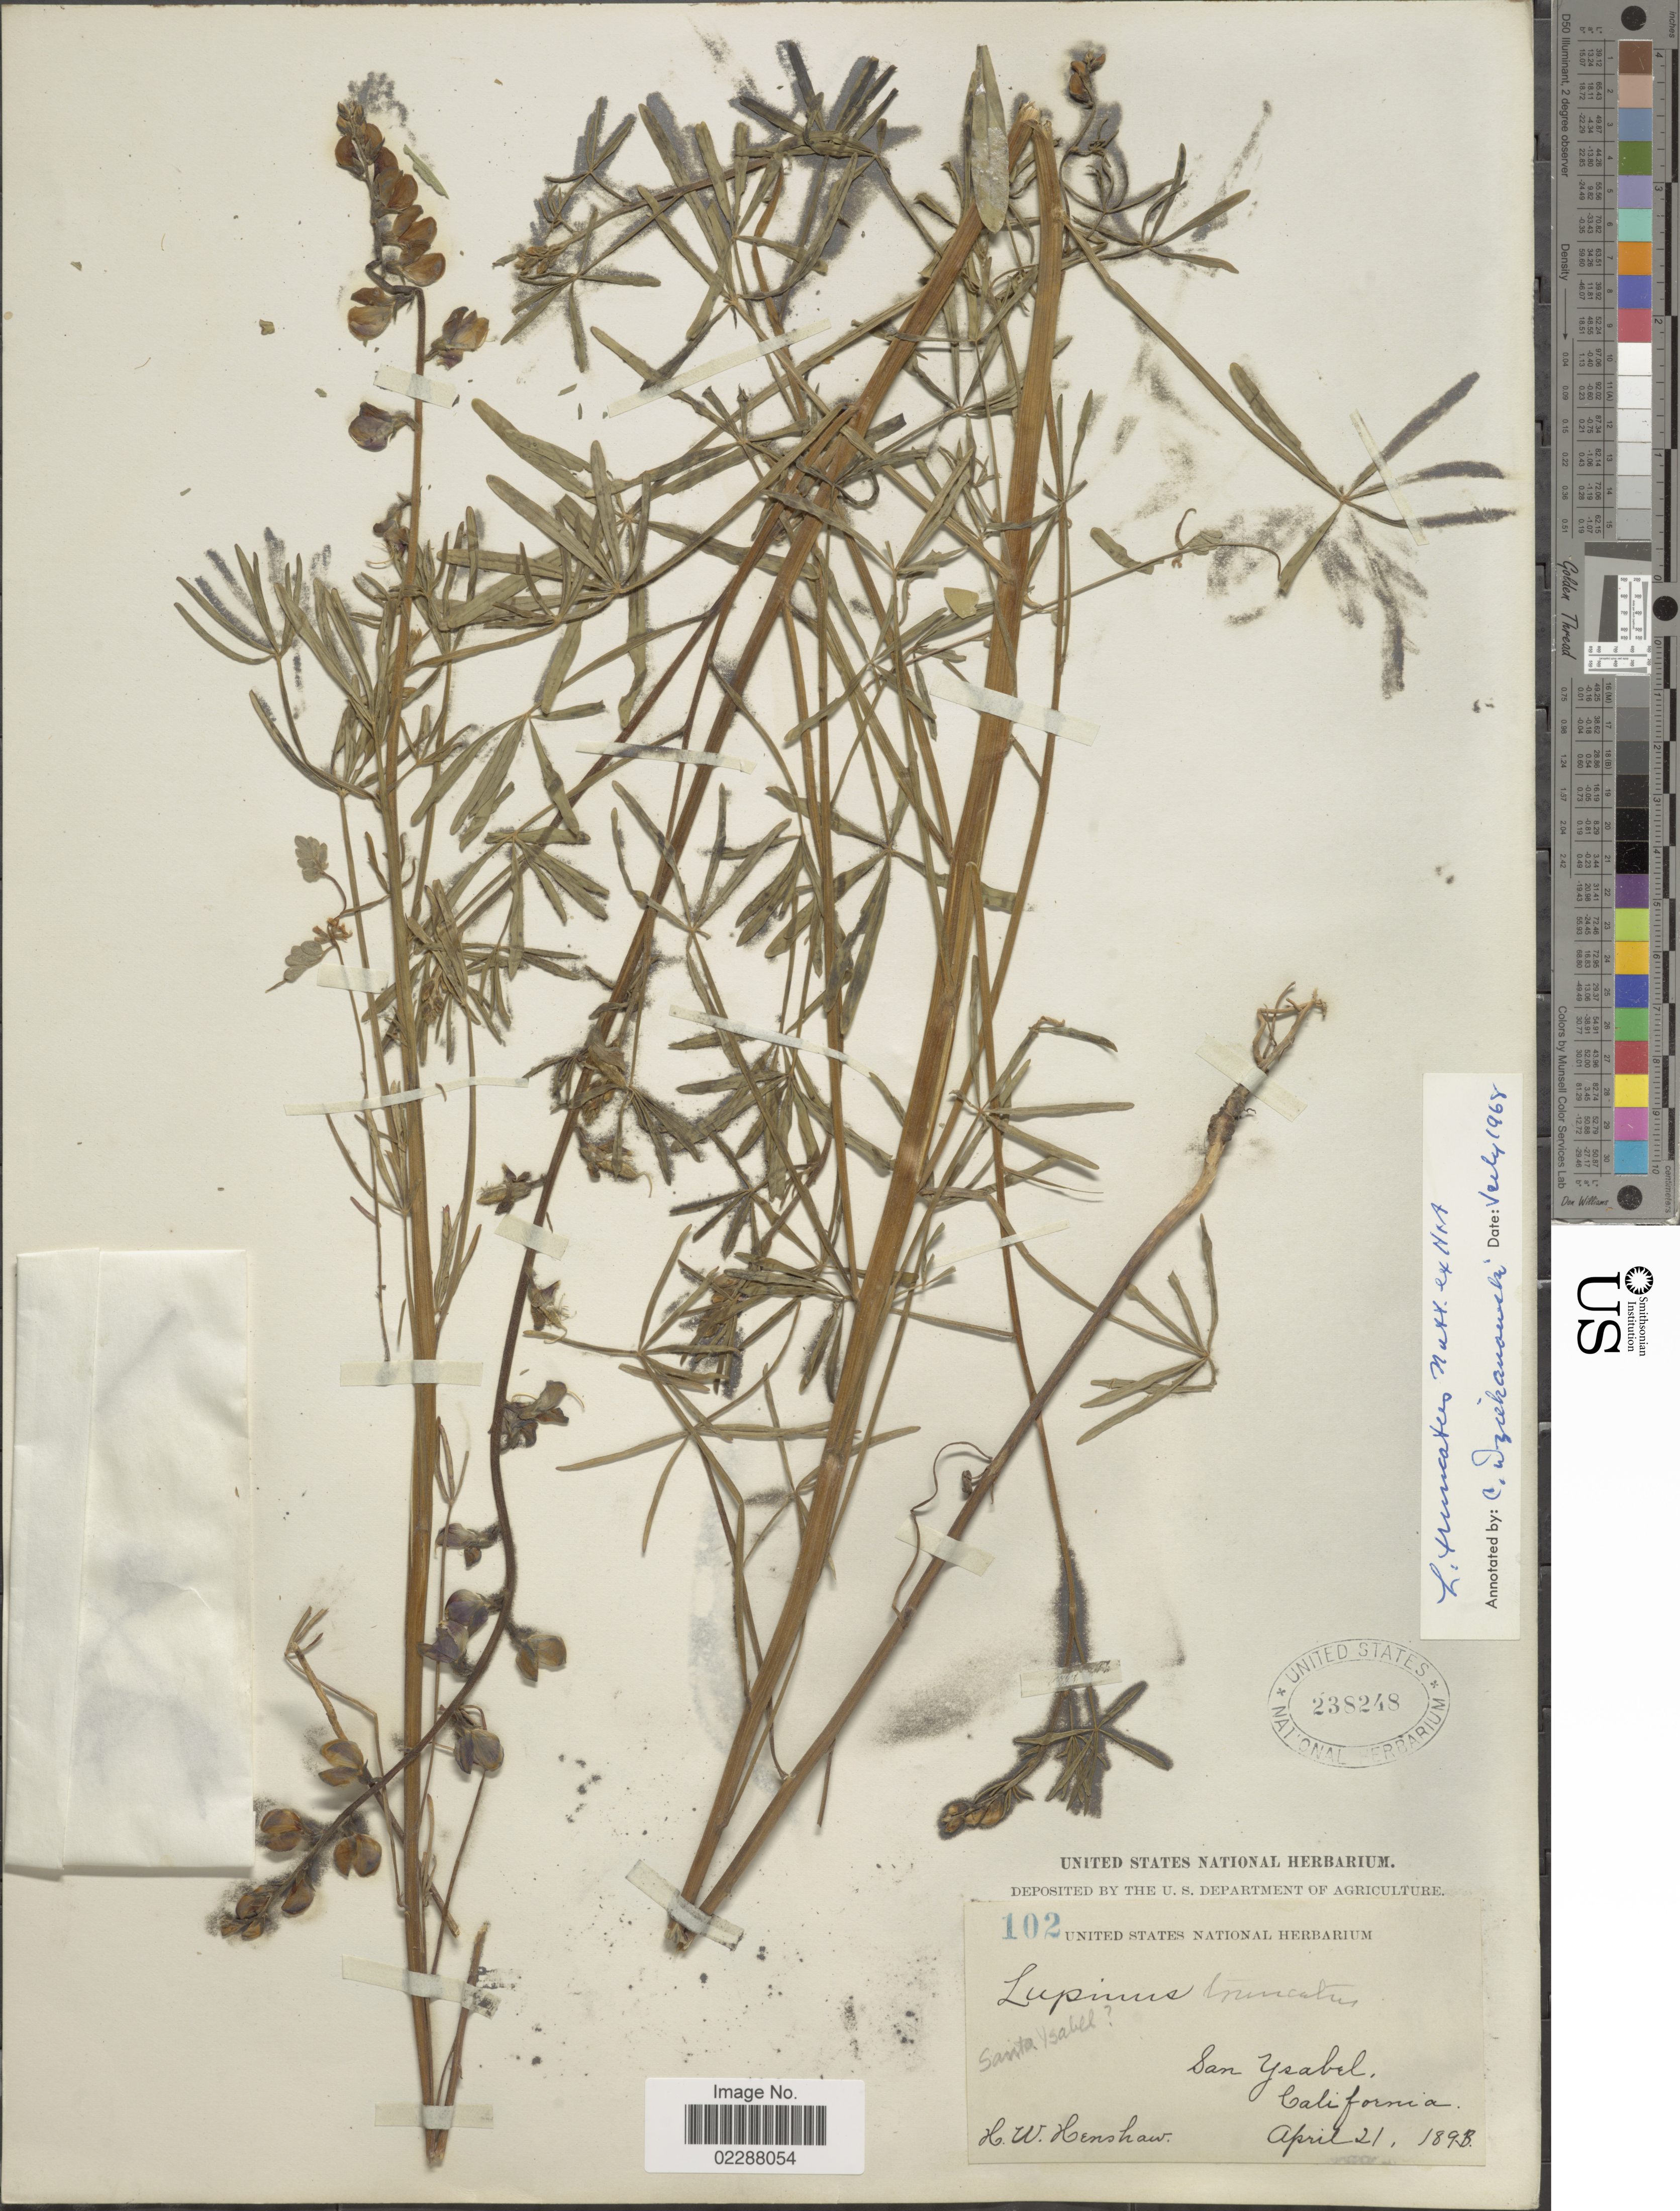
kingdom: Plantae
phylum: Tracheophyta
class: Magnoliopsida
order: Fabales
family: Fabaceae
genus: Lupinus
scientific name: Lupinus truncatus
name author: Nutt. ex Hook. & Arn.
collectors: H. Henshaw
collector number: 102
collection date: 1898-04-21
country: United States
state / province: California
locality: San Ysabel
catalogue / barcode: US 238248